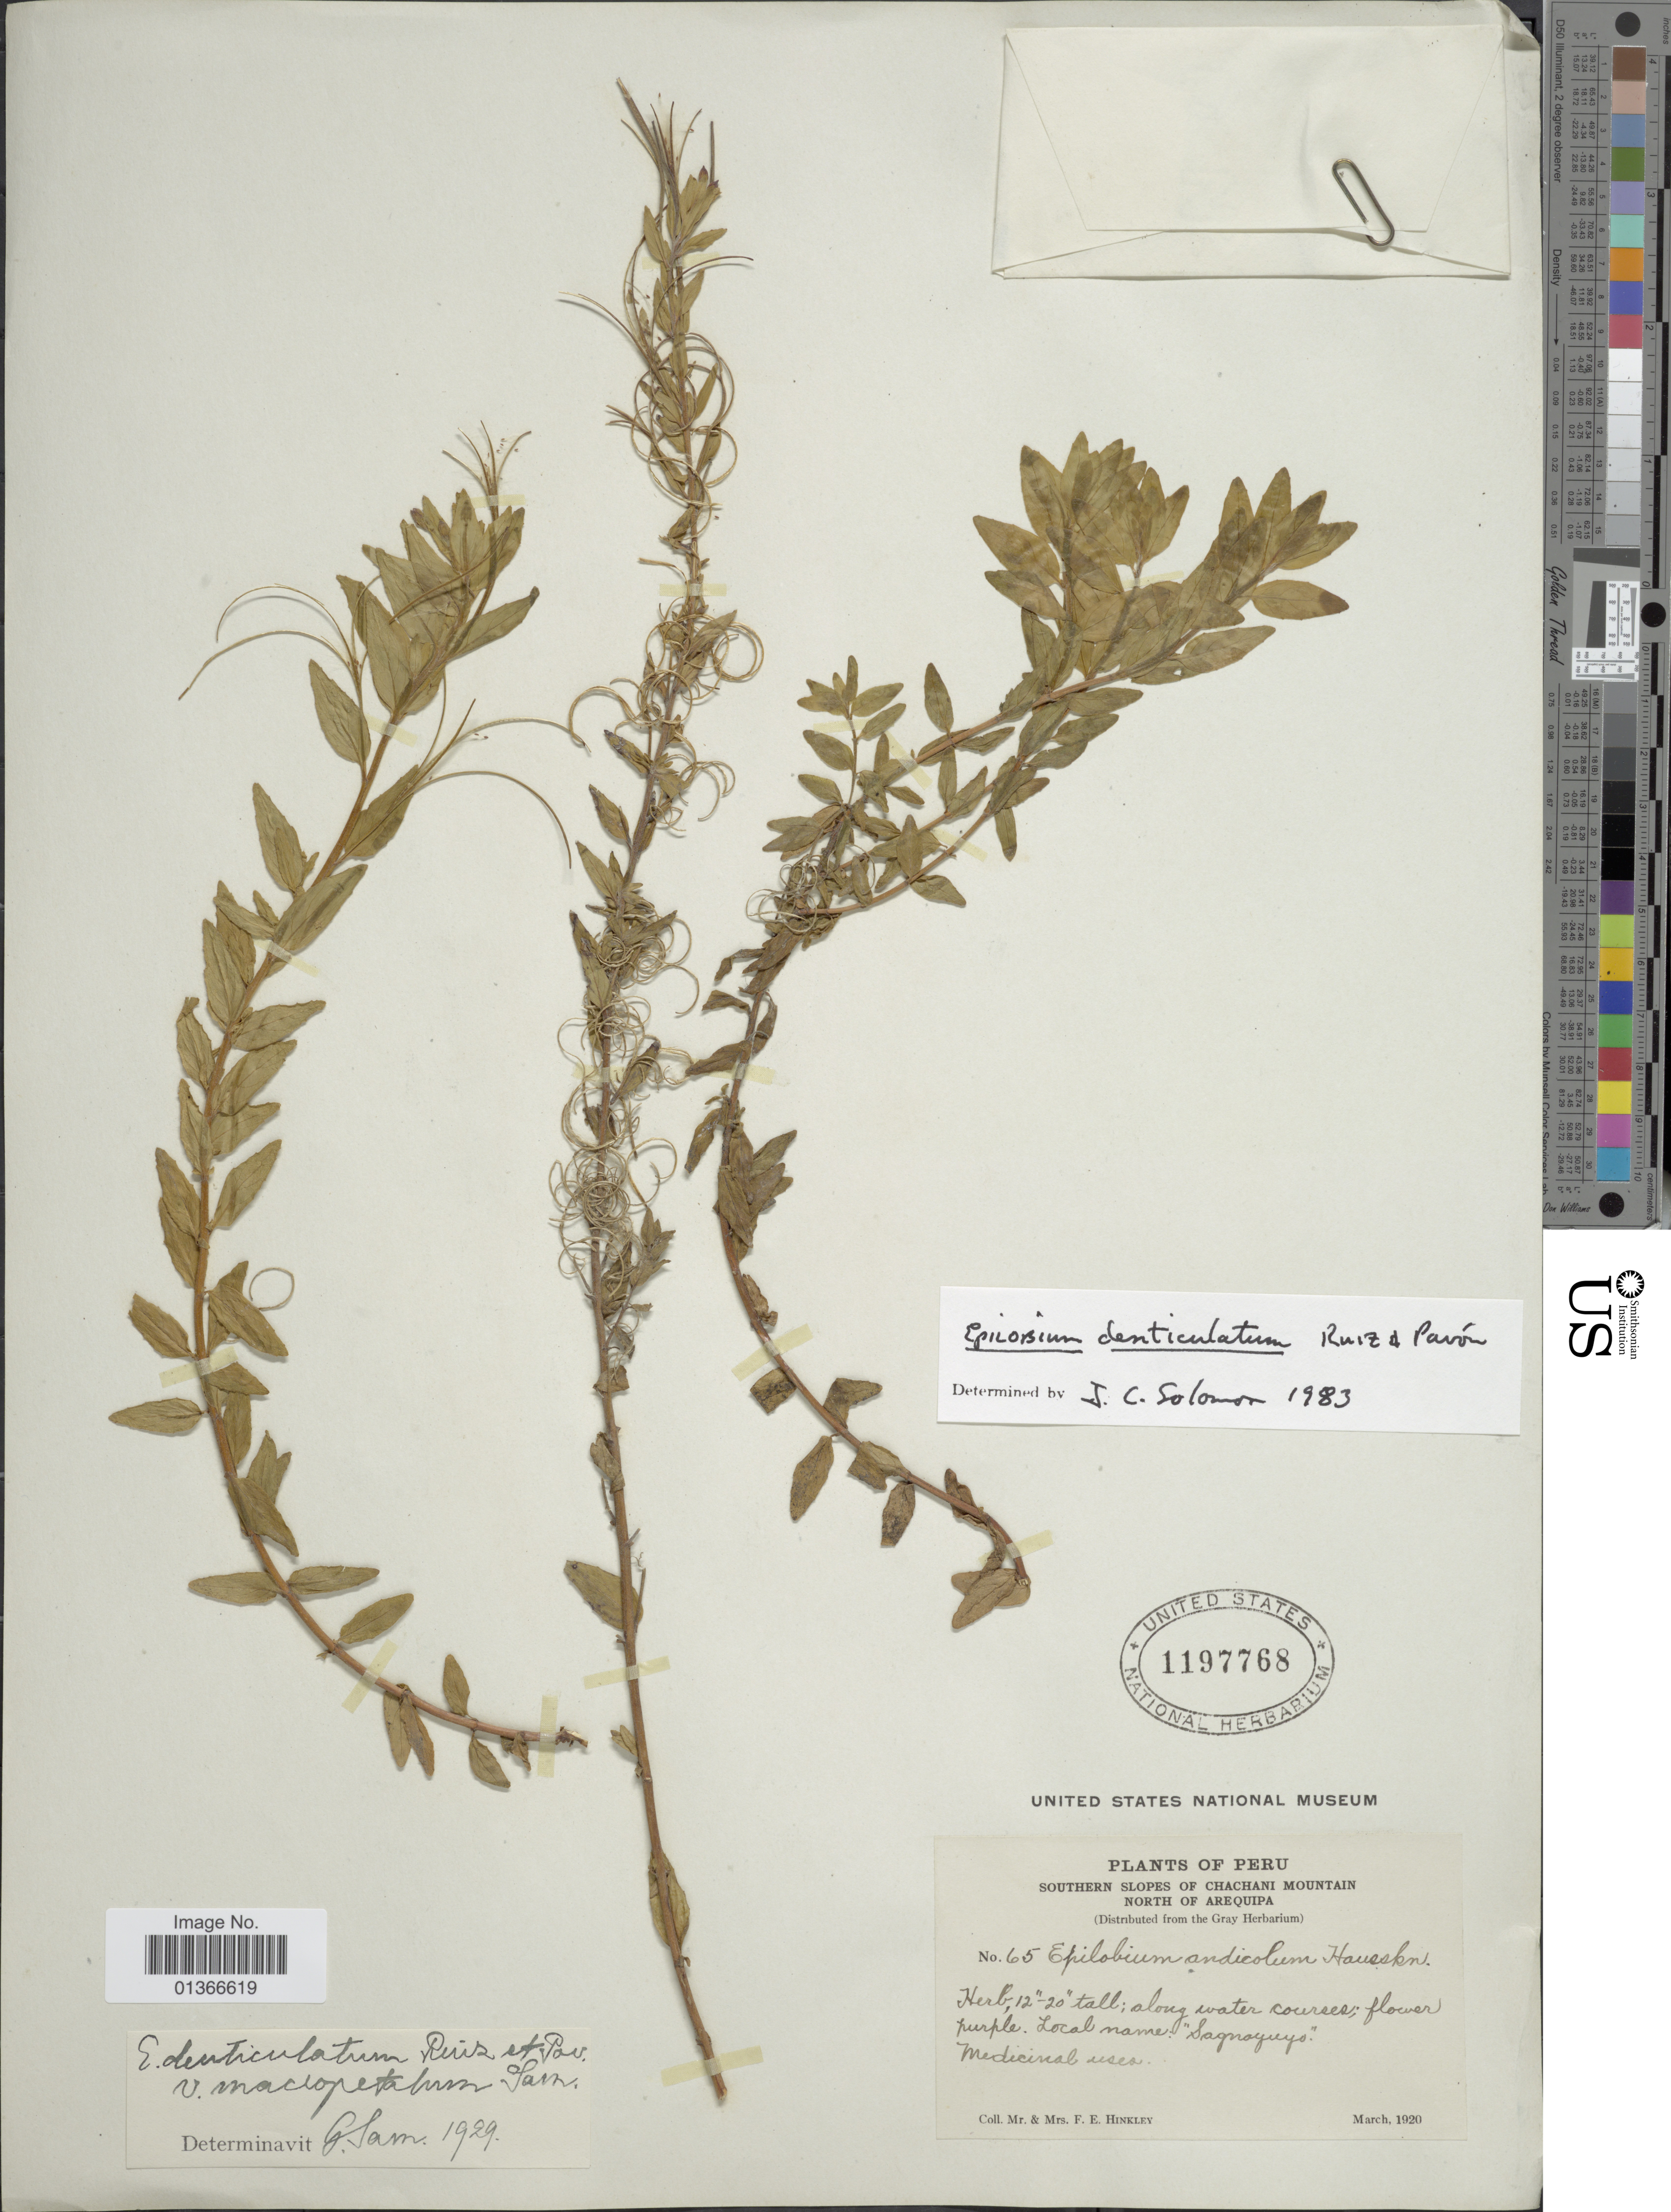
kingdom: Plantae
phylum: Tracheophyta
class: Magnoliopsida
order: Myrtales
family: Onagraceae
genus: Epilobium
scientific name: Epilobium denticulatum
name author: Ruiz & Pav.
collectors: F. Hinkley & F. Hinkley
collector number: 65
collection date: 1920-03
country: Peru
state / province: Arequipa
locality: Southern slopes of Chachani Mountain.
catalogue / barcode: US 1197768